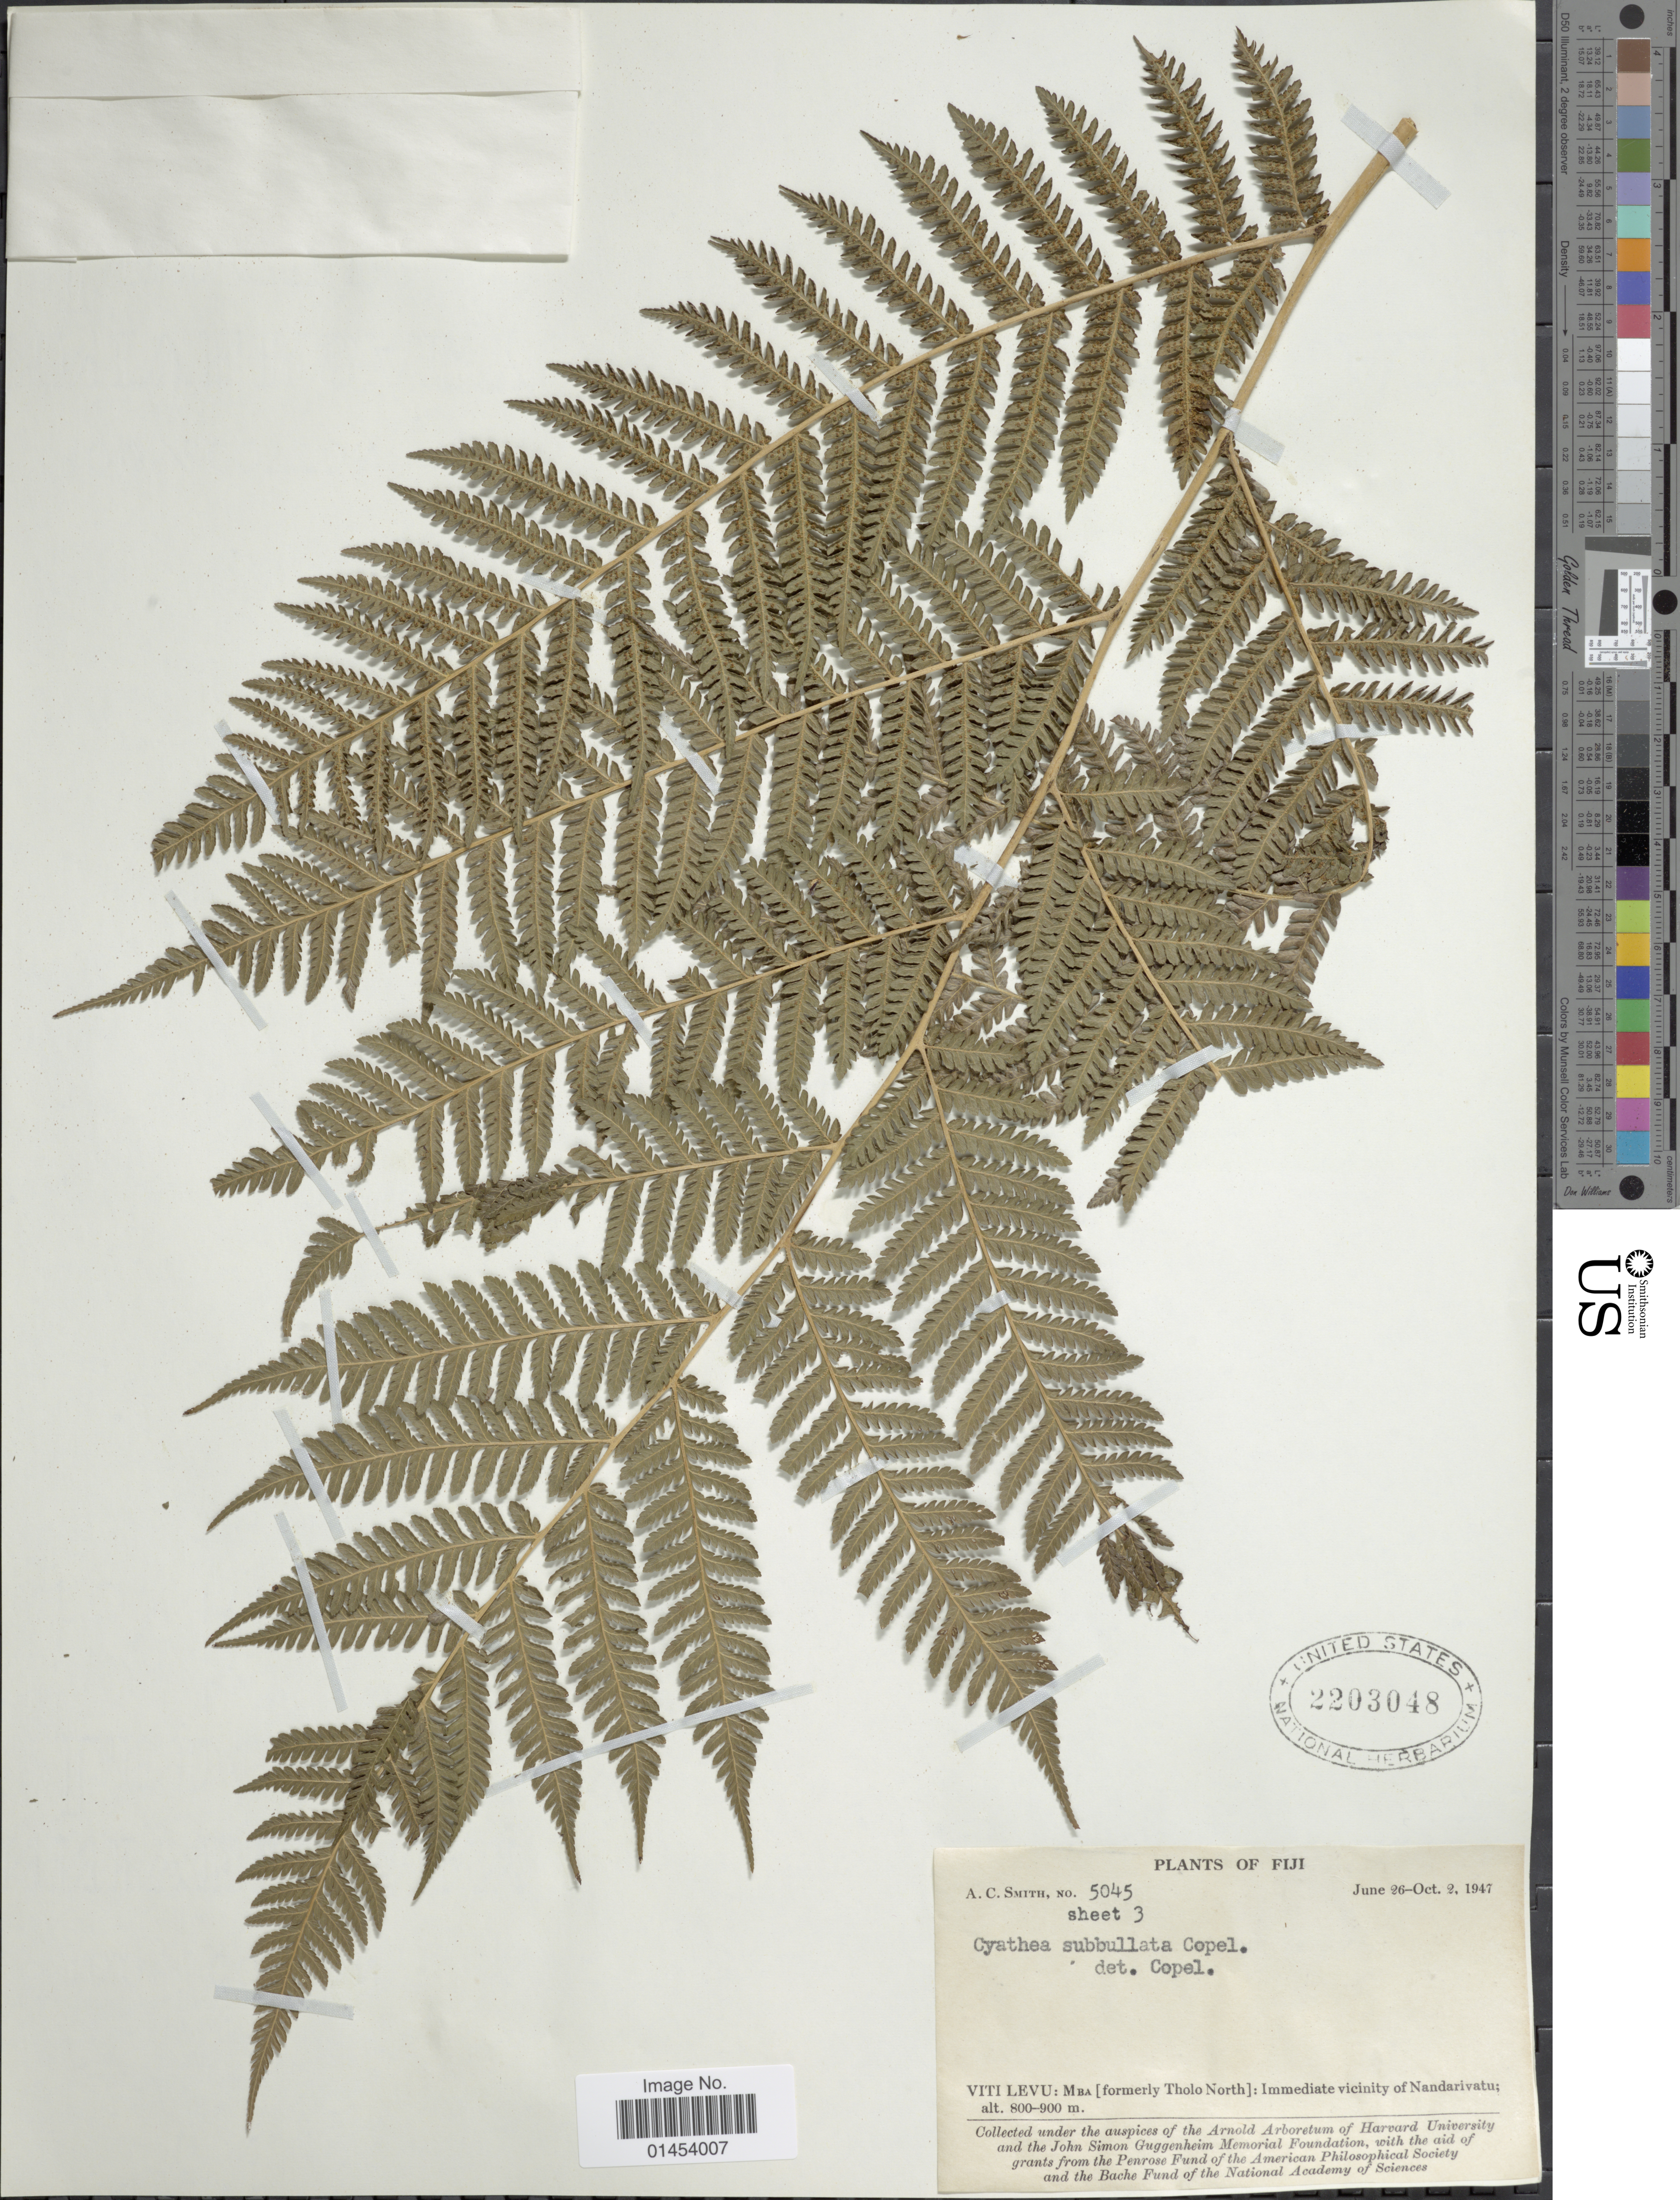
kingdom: Plantae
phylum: Tracheophyta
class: Polypodiopsida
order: Cyatheales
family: Cyatheaceae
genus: Cyathea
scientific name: Cyathea decurrens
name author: (Hook.) Copel.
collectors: A. C. Smith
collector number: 5045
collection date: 1947-06-26/1947-10-02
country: Fiji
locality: Viti Levu: Mba [formerly Tholo North]: Immediate vicinity of Nandarivatu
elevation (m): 800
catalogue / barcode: US 2203048